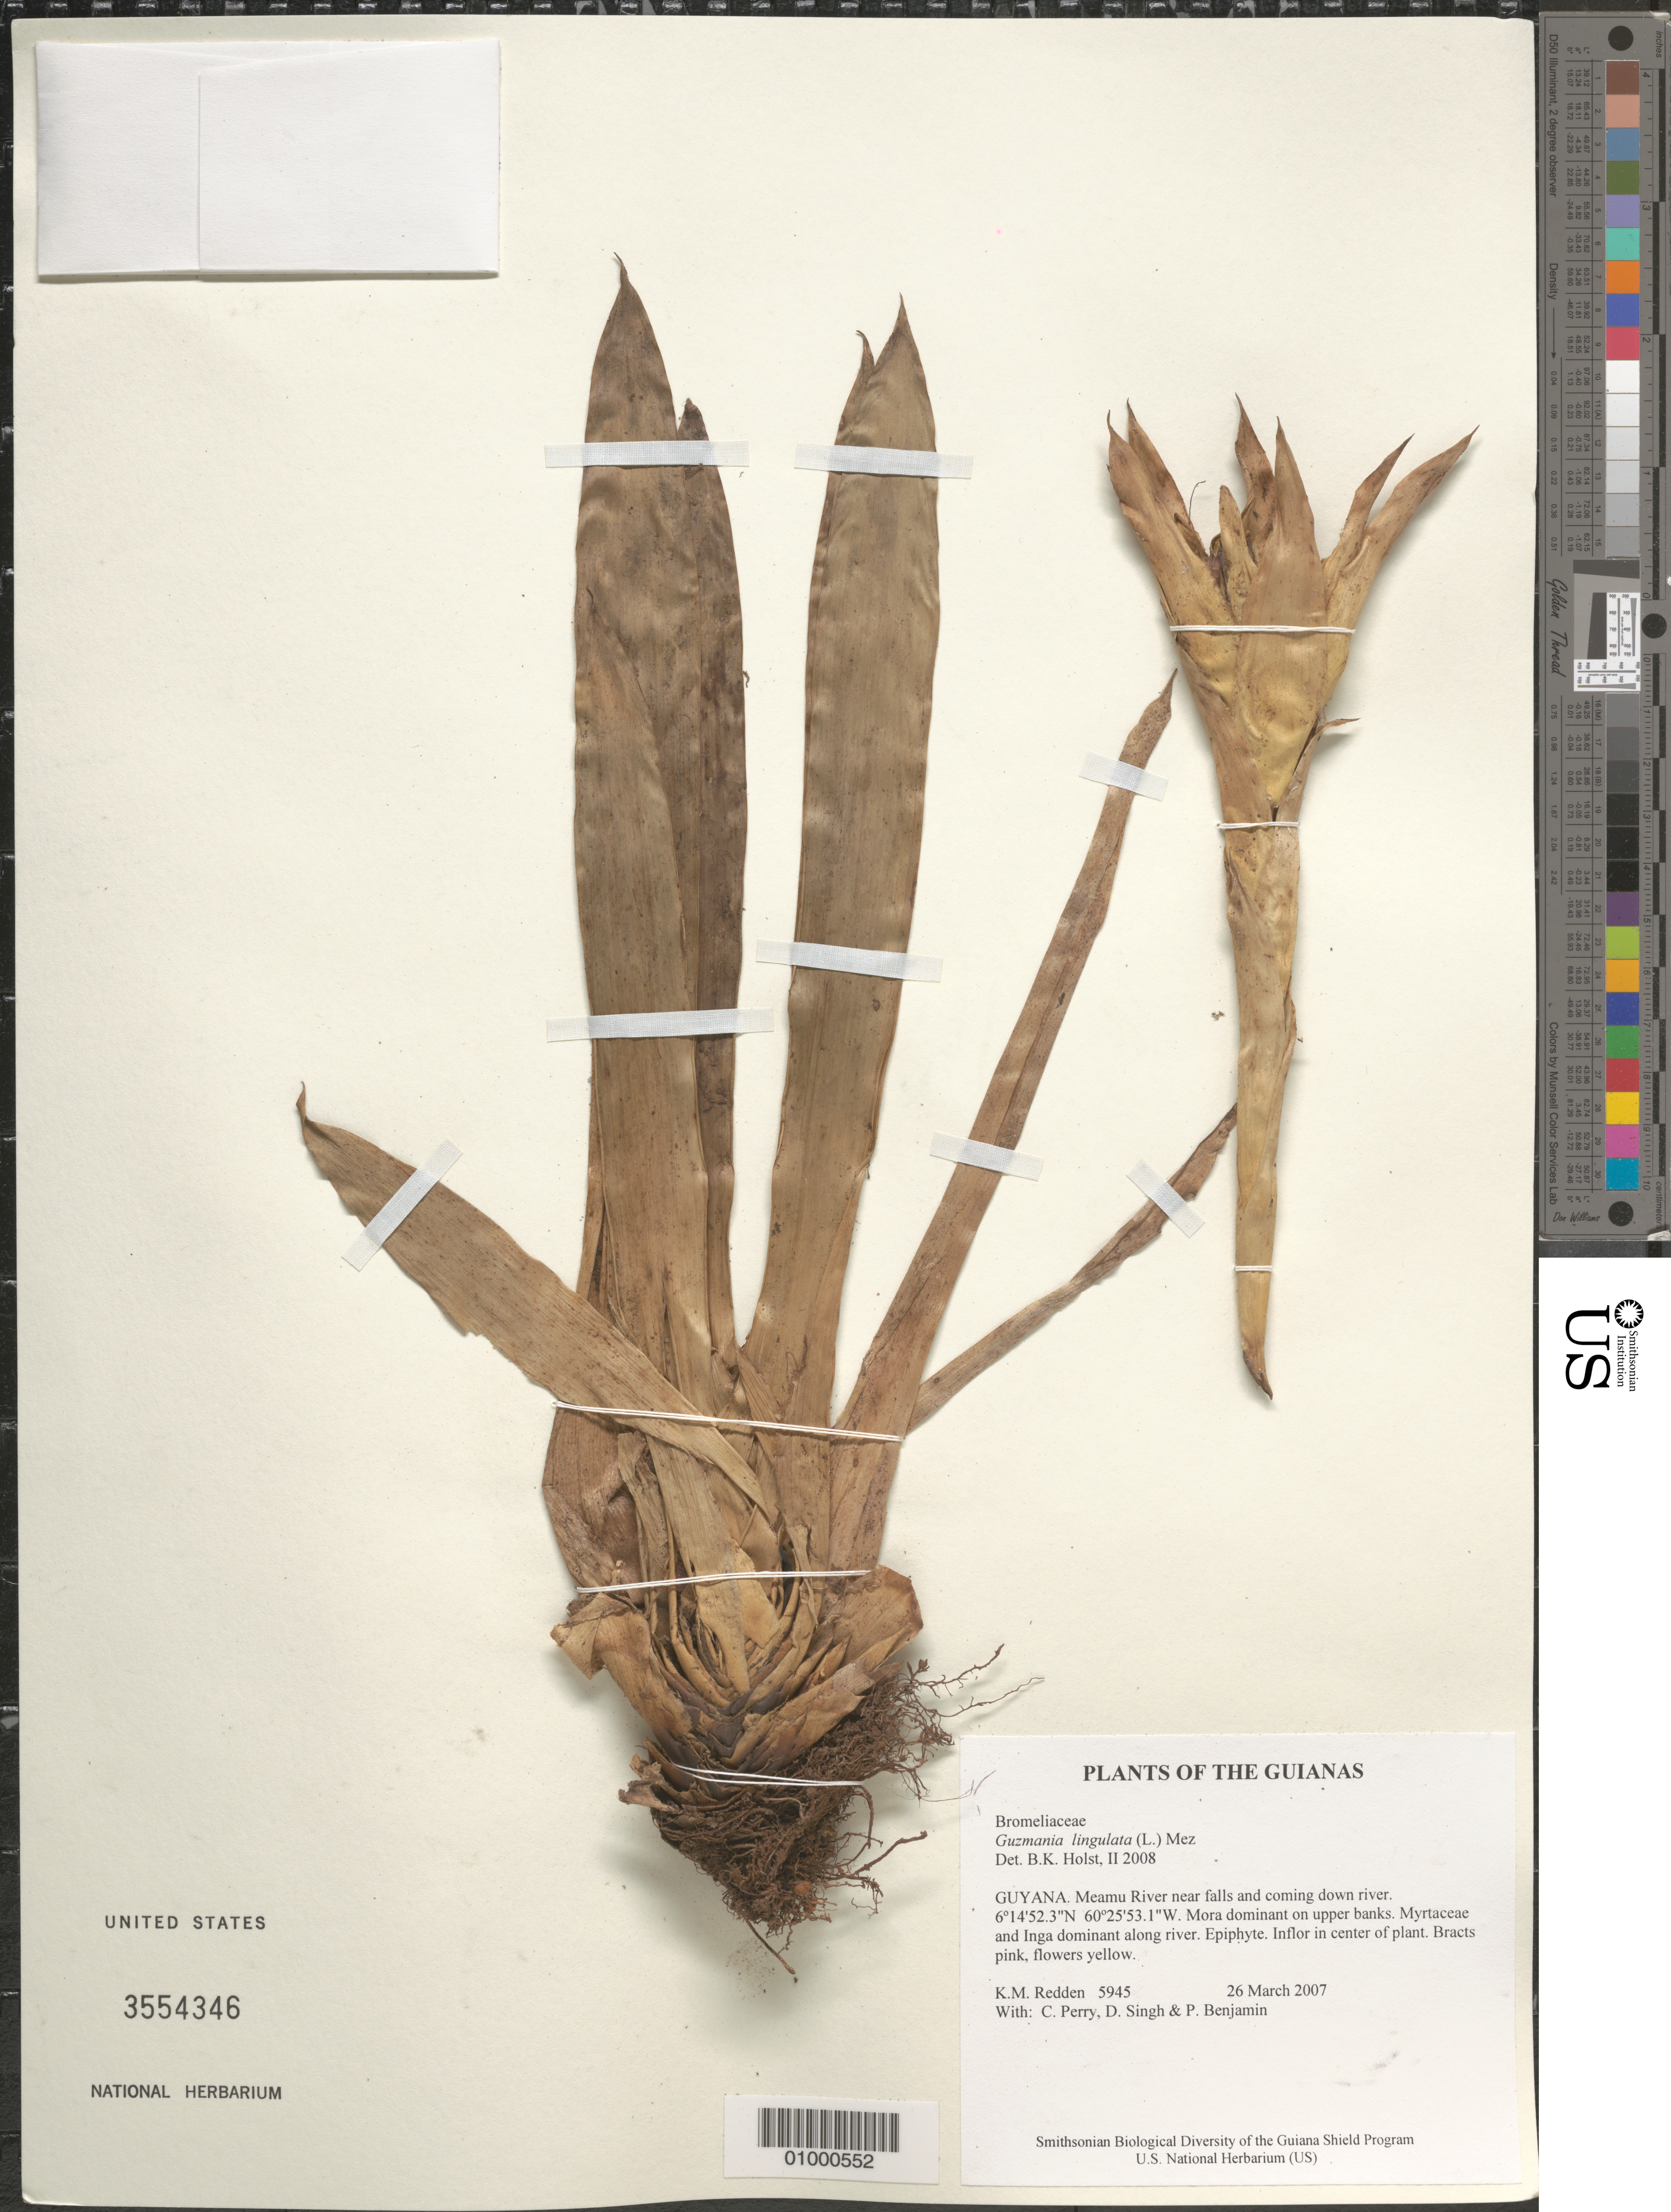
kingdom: Plantae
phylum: Tracheophyta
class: Liliopsida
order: Poales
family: Bromeliaceae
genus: Guzmania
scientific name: Guzmania lingulata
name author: (L.) Mez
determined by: Holst, Bruce K.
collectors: K. M. Redden, C. Perry, D. Singh & P. Benjamin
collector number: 5945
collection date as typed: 26 March 2007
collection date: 2007-03-26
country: Guyana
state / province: Cuyuni-Mazaruni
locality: Meamu River near falls and coming down river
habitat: Mora dominant on upper banks. Myrtaceae and Inga dominant along river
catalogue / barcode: US 3554346